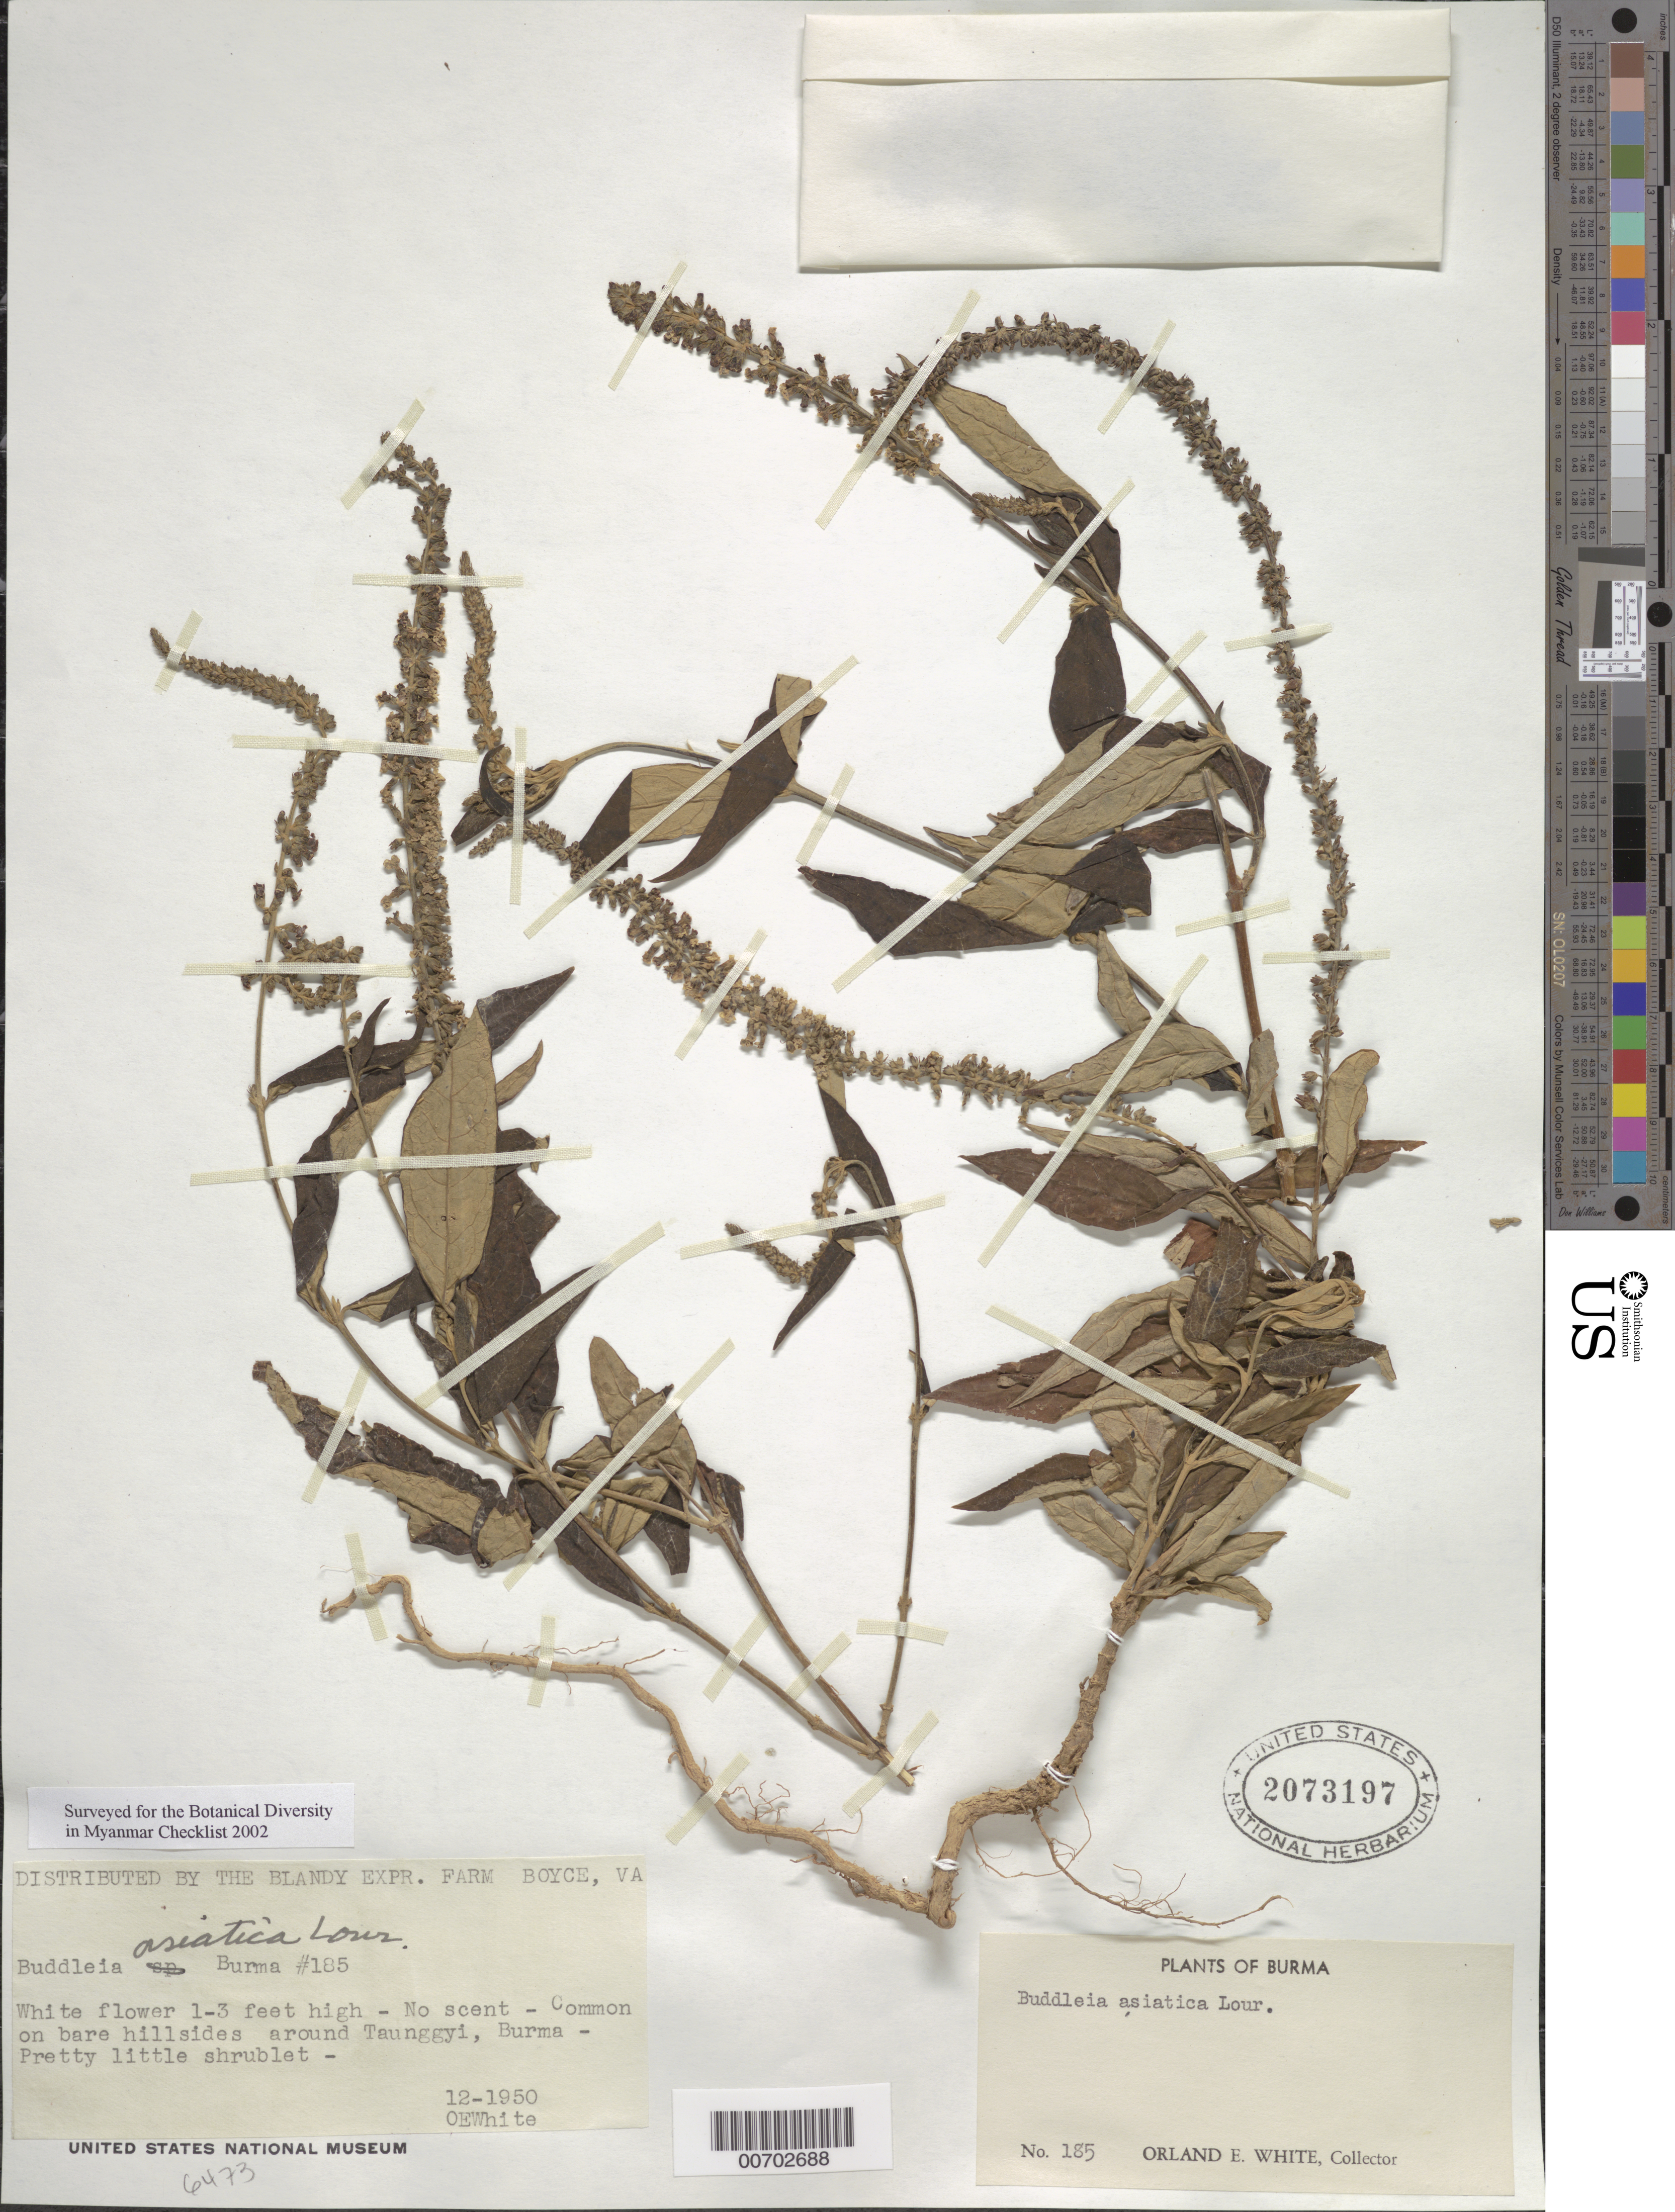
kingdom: Plantae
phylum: Tracheophyta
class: Magnoliopsida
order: Lamiales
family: Scrophulariaceae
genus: Buddleja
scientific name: Buddleja asiatica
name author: Lour.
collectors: O. E. White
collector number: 185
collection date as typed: Dec 1950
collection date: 1950-12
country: Myanmar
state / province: Shan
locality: Taunggyi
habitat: Bare hillsides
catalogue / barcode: US 2073197